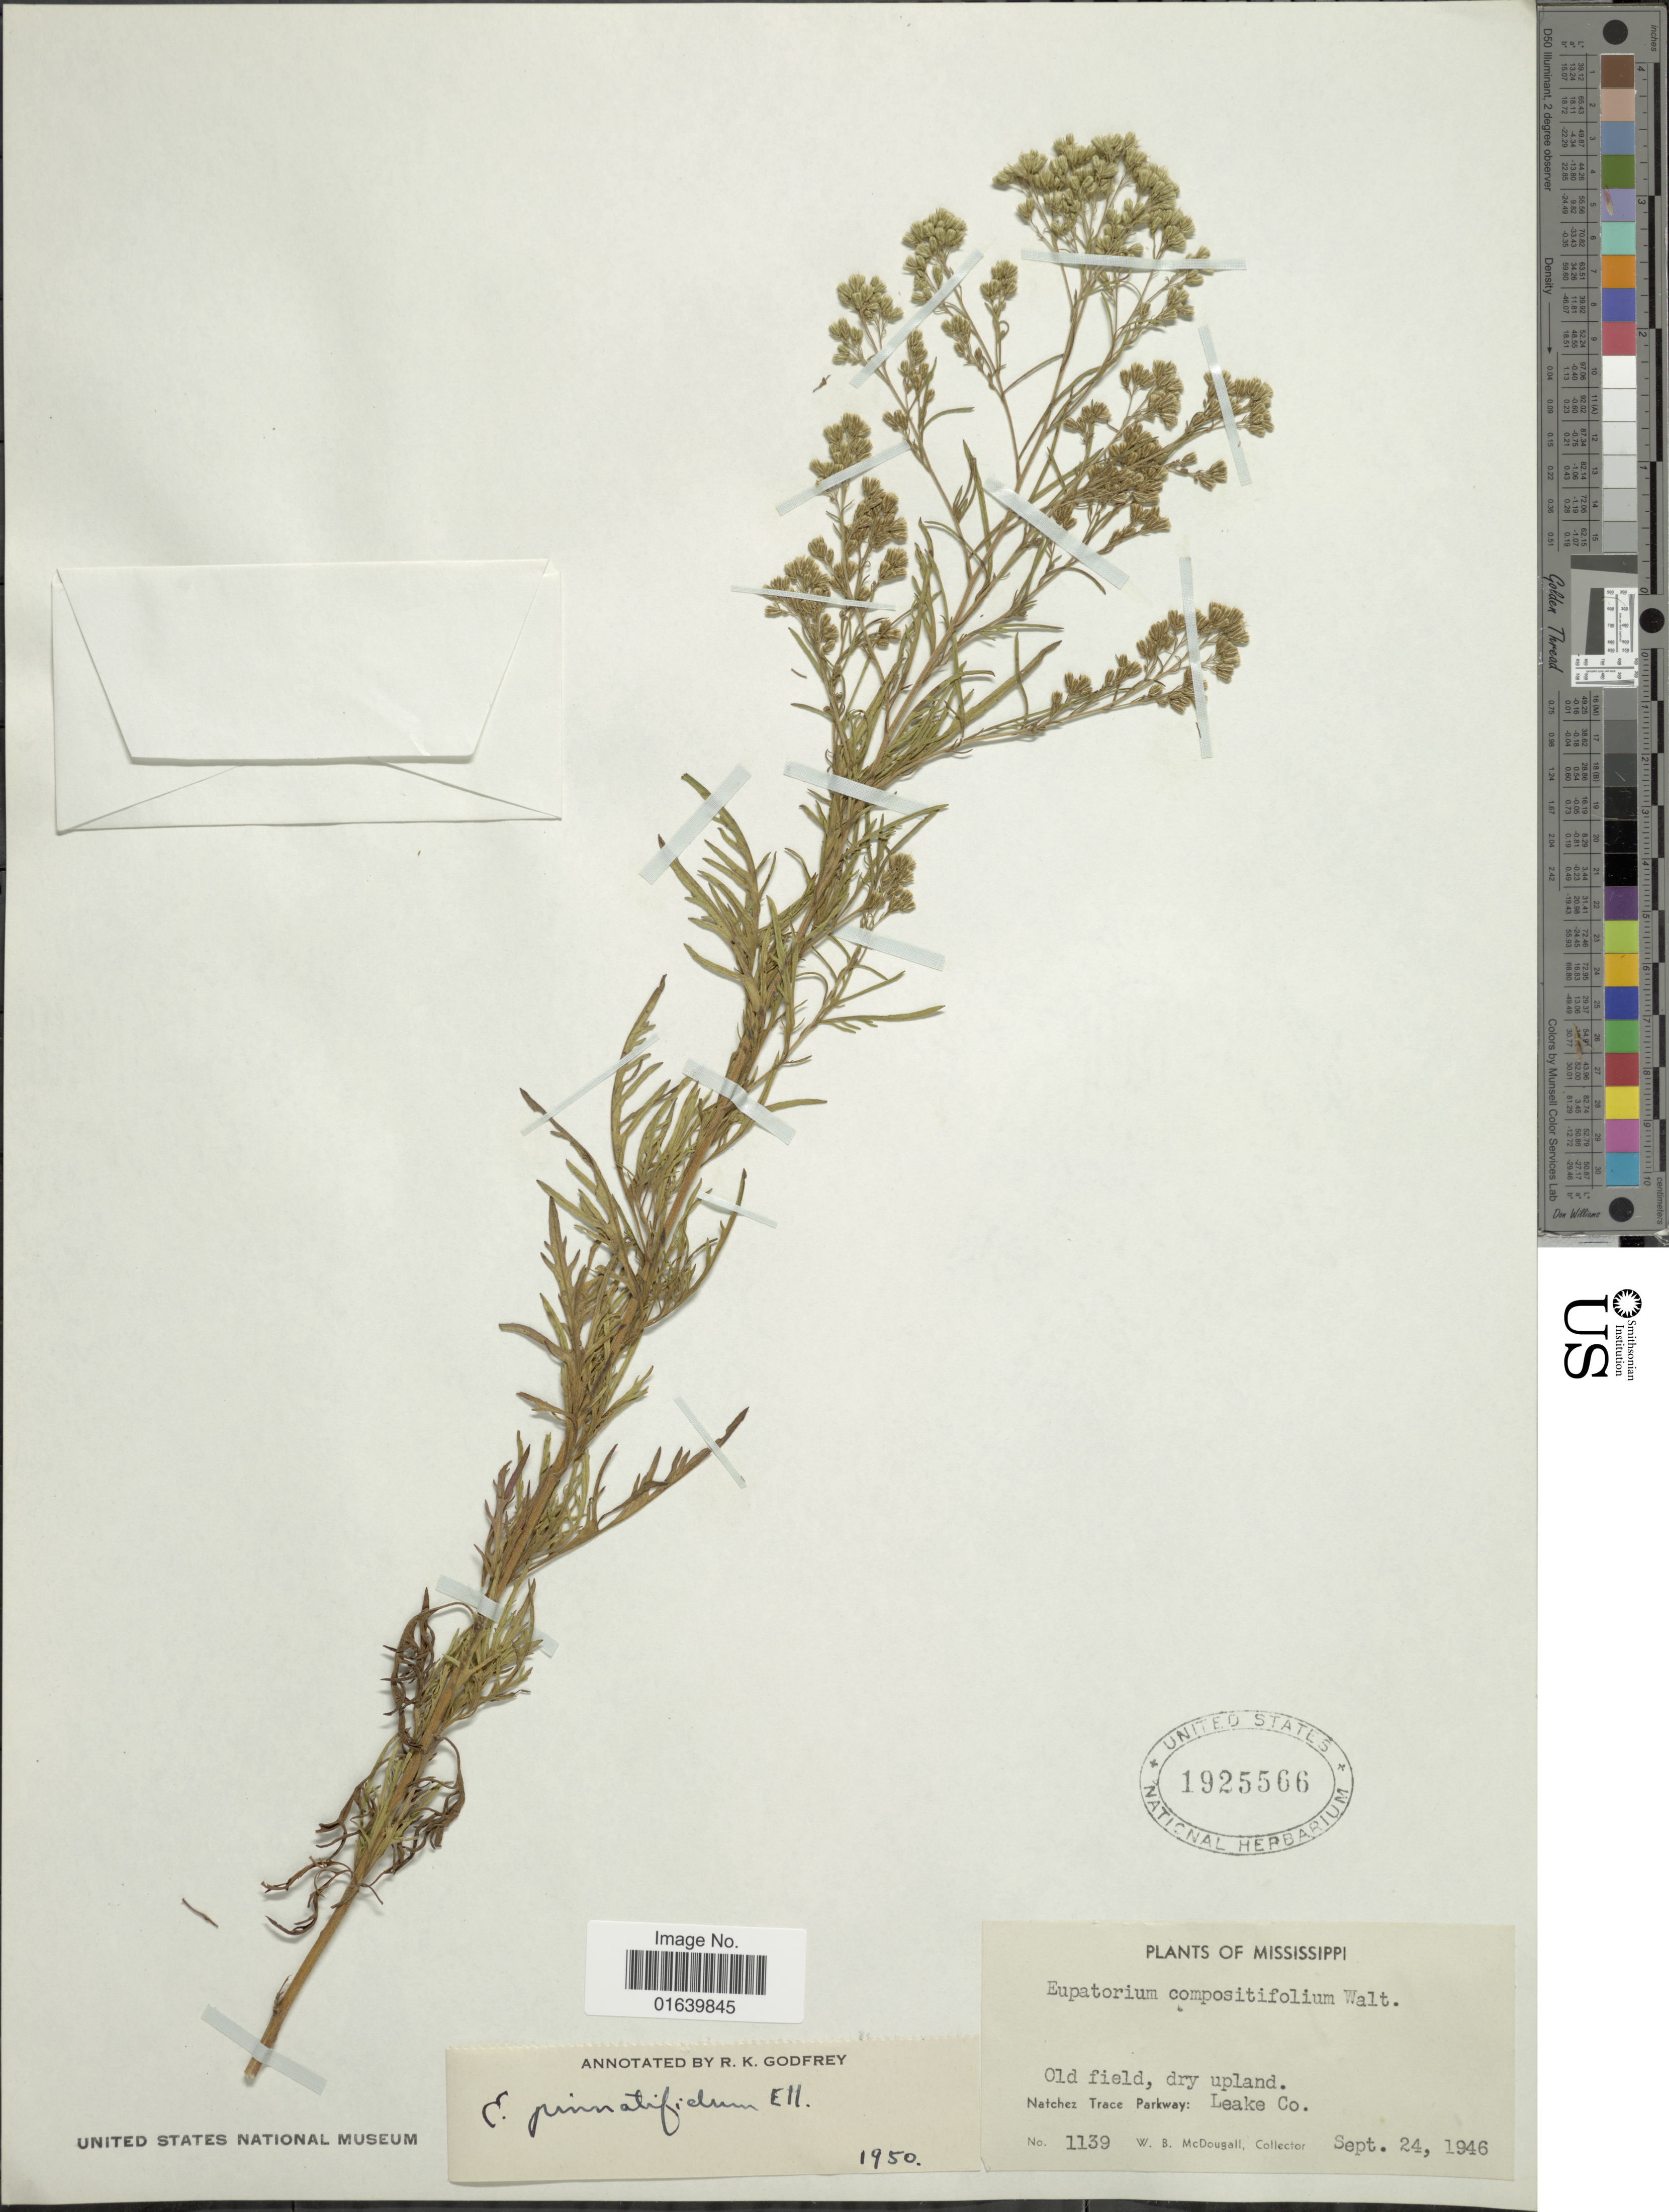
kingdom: Plantae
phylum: Tracheophyta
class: Magnoliopsida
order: Asterales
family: Asteraceae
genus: Eupatorium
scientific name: Eupatorium x pinnatifidum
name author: Elliott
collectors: W. B. McDougall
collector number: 1139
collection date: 1946-09-24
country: United States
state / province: Mississippi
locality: Natchez Trace Parkway: Leake Co.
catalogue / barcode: US 1925566